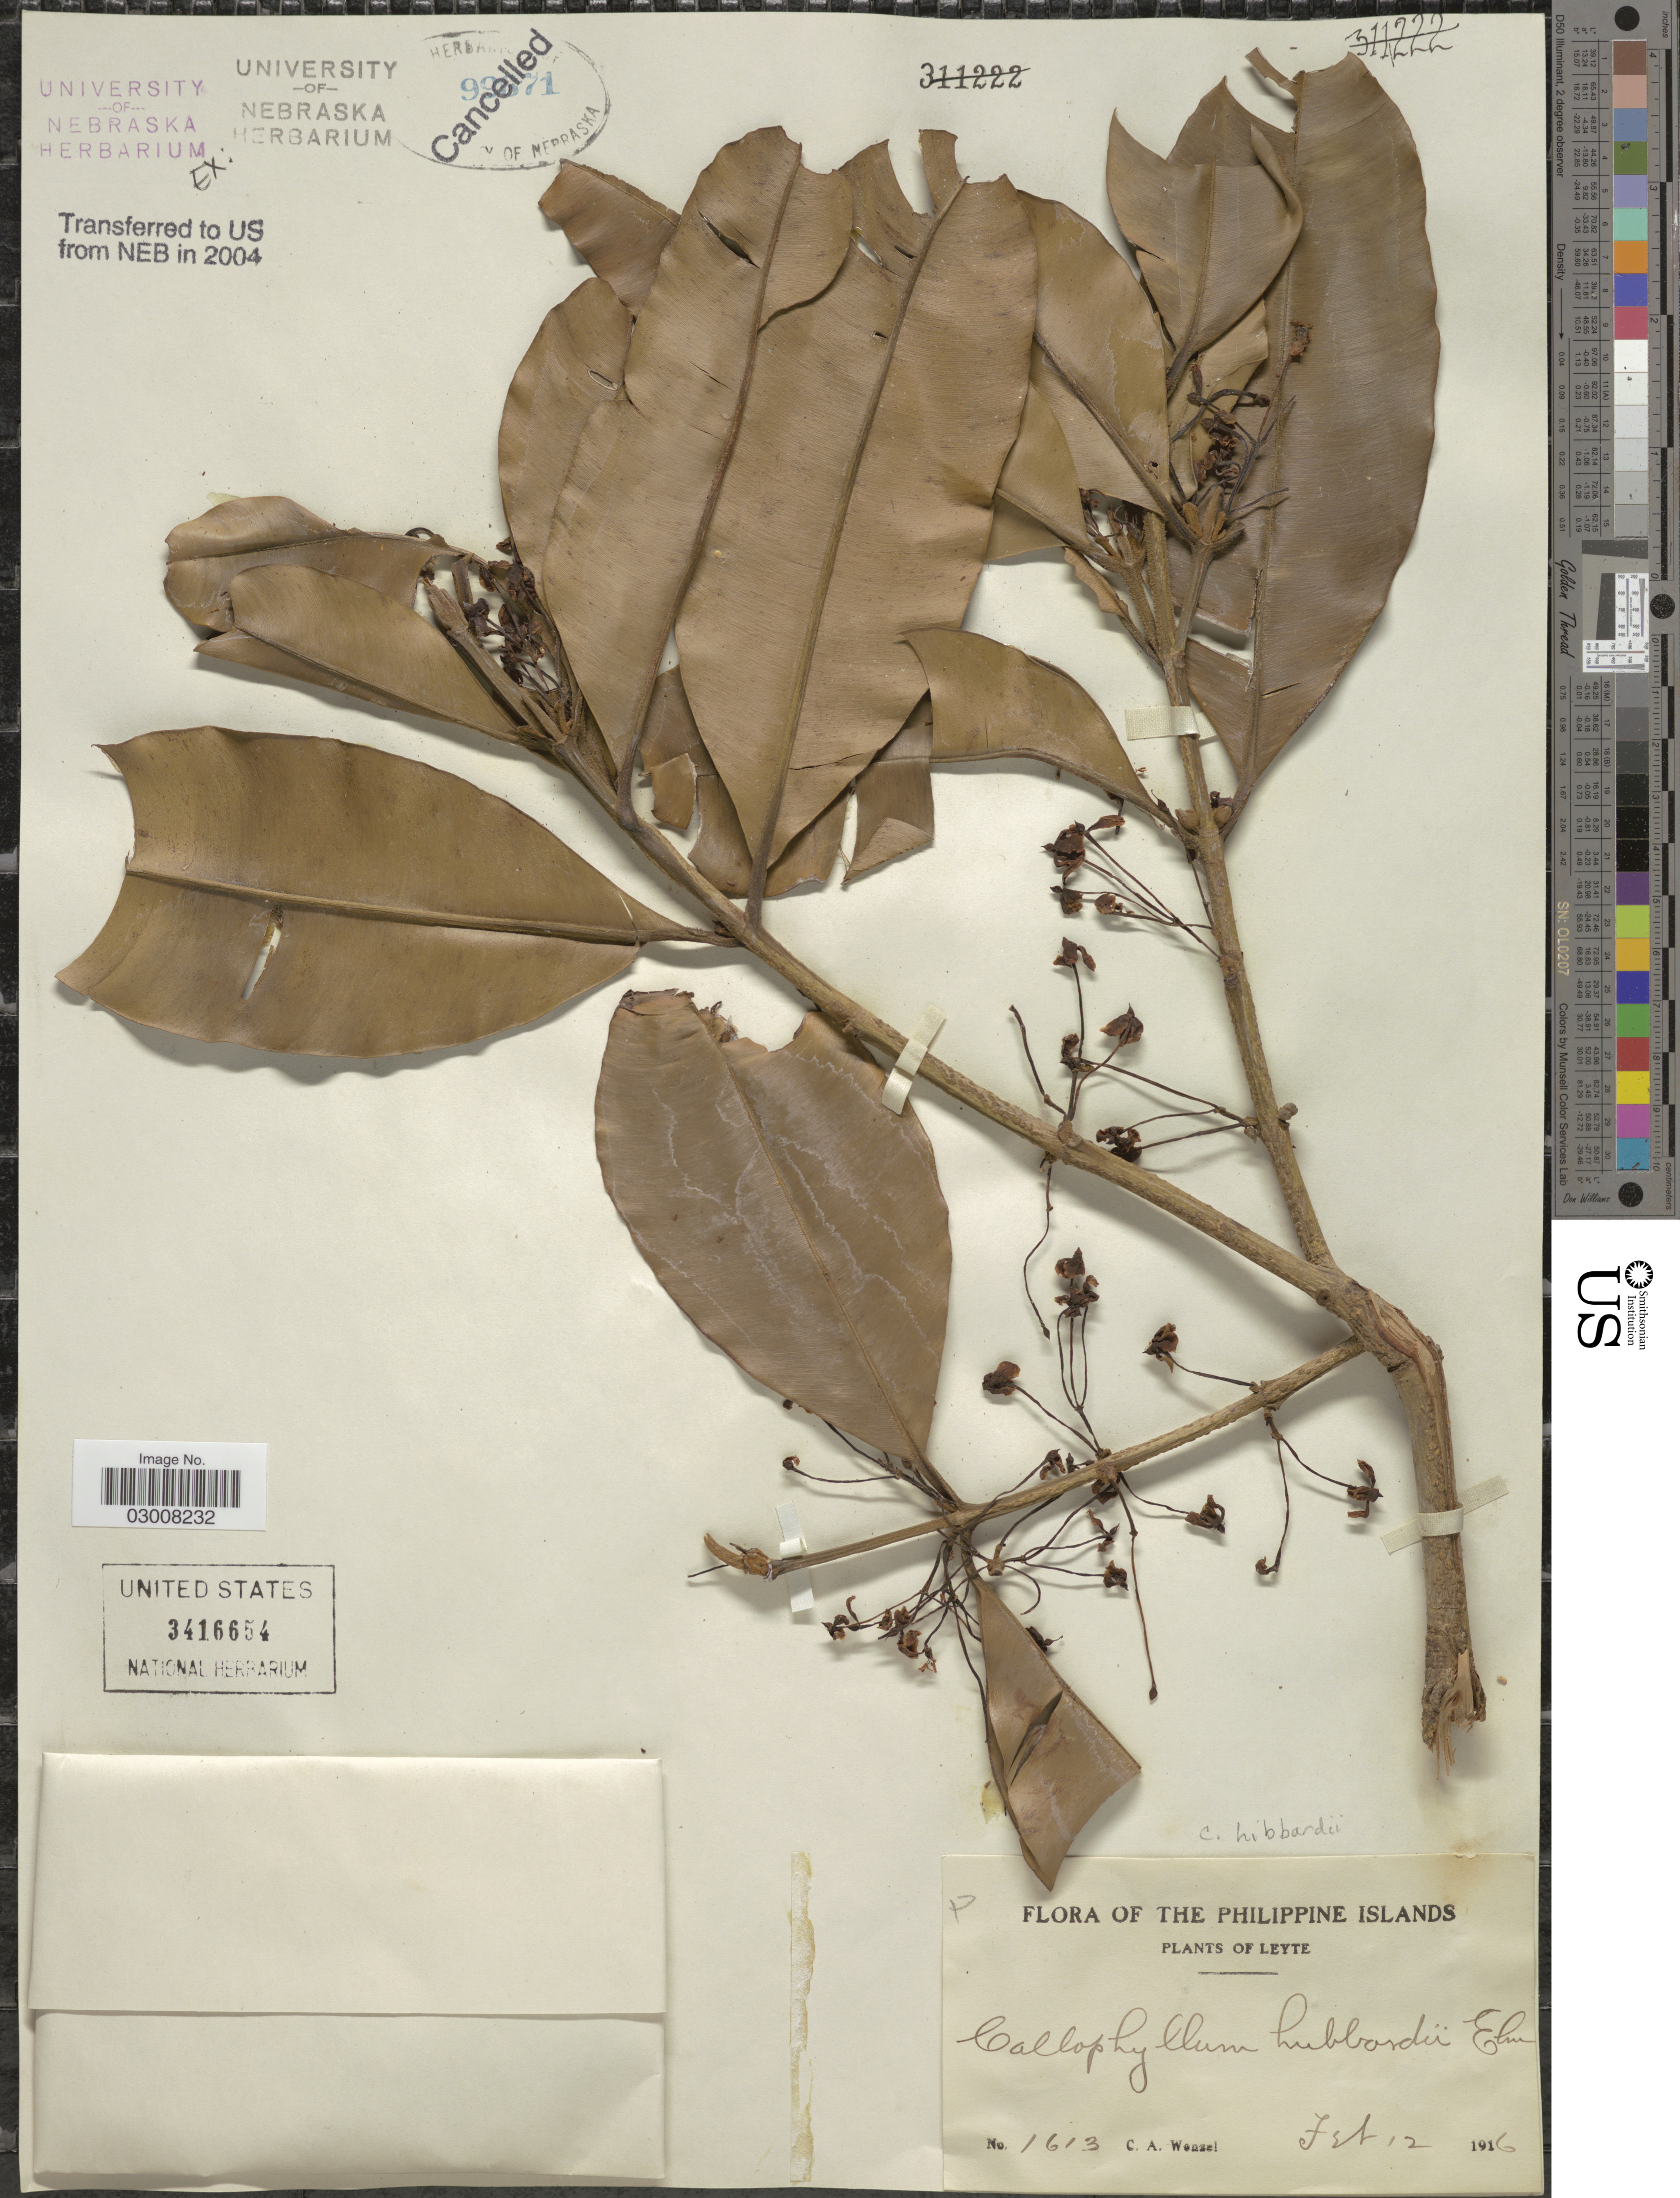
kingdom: Plantae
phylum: Tracheophyta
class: Magnoliopsida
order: Malpighiales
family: Calophyllaceae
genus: Calophyllum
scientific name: Calophyllum soulattri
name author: Burm. f.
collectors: C. Wenzel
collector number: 1613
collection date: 1916-02-12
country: Philippines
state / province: Eastern Visayas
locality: Leyte.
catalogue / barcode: US 3416654